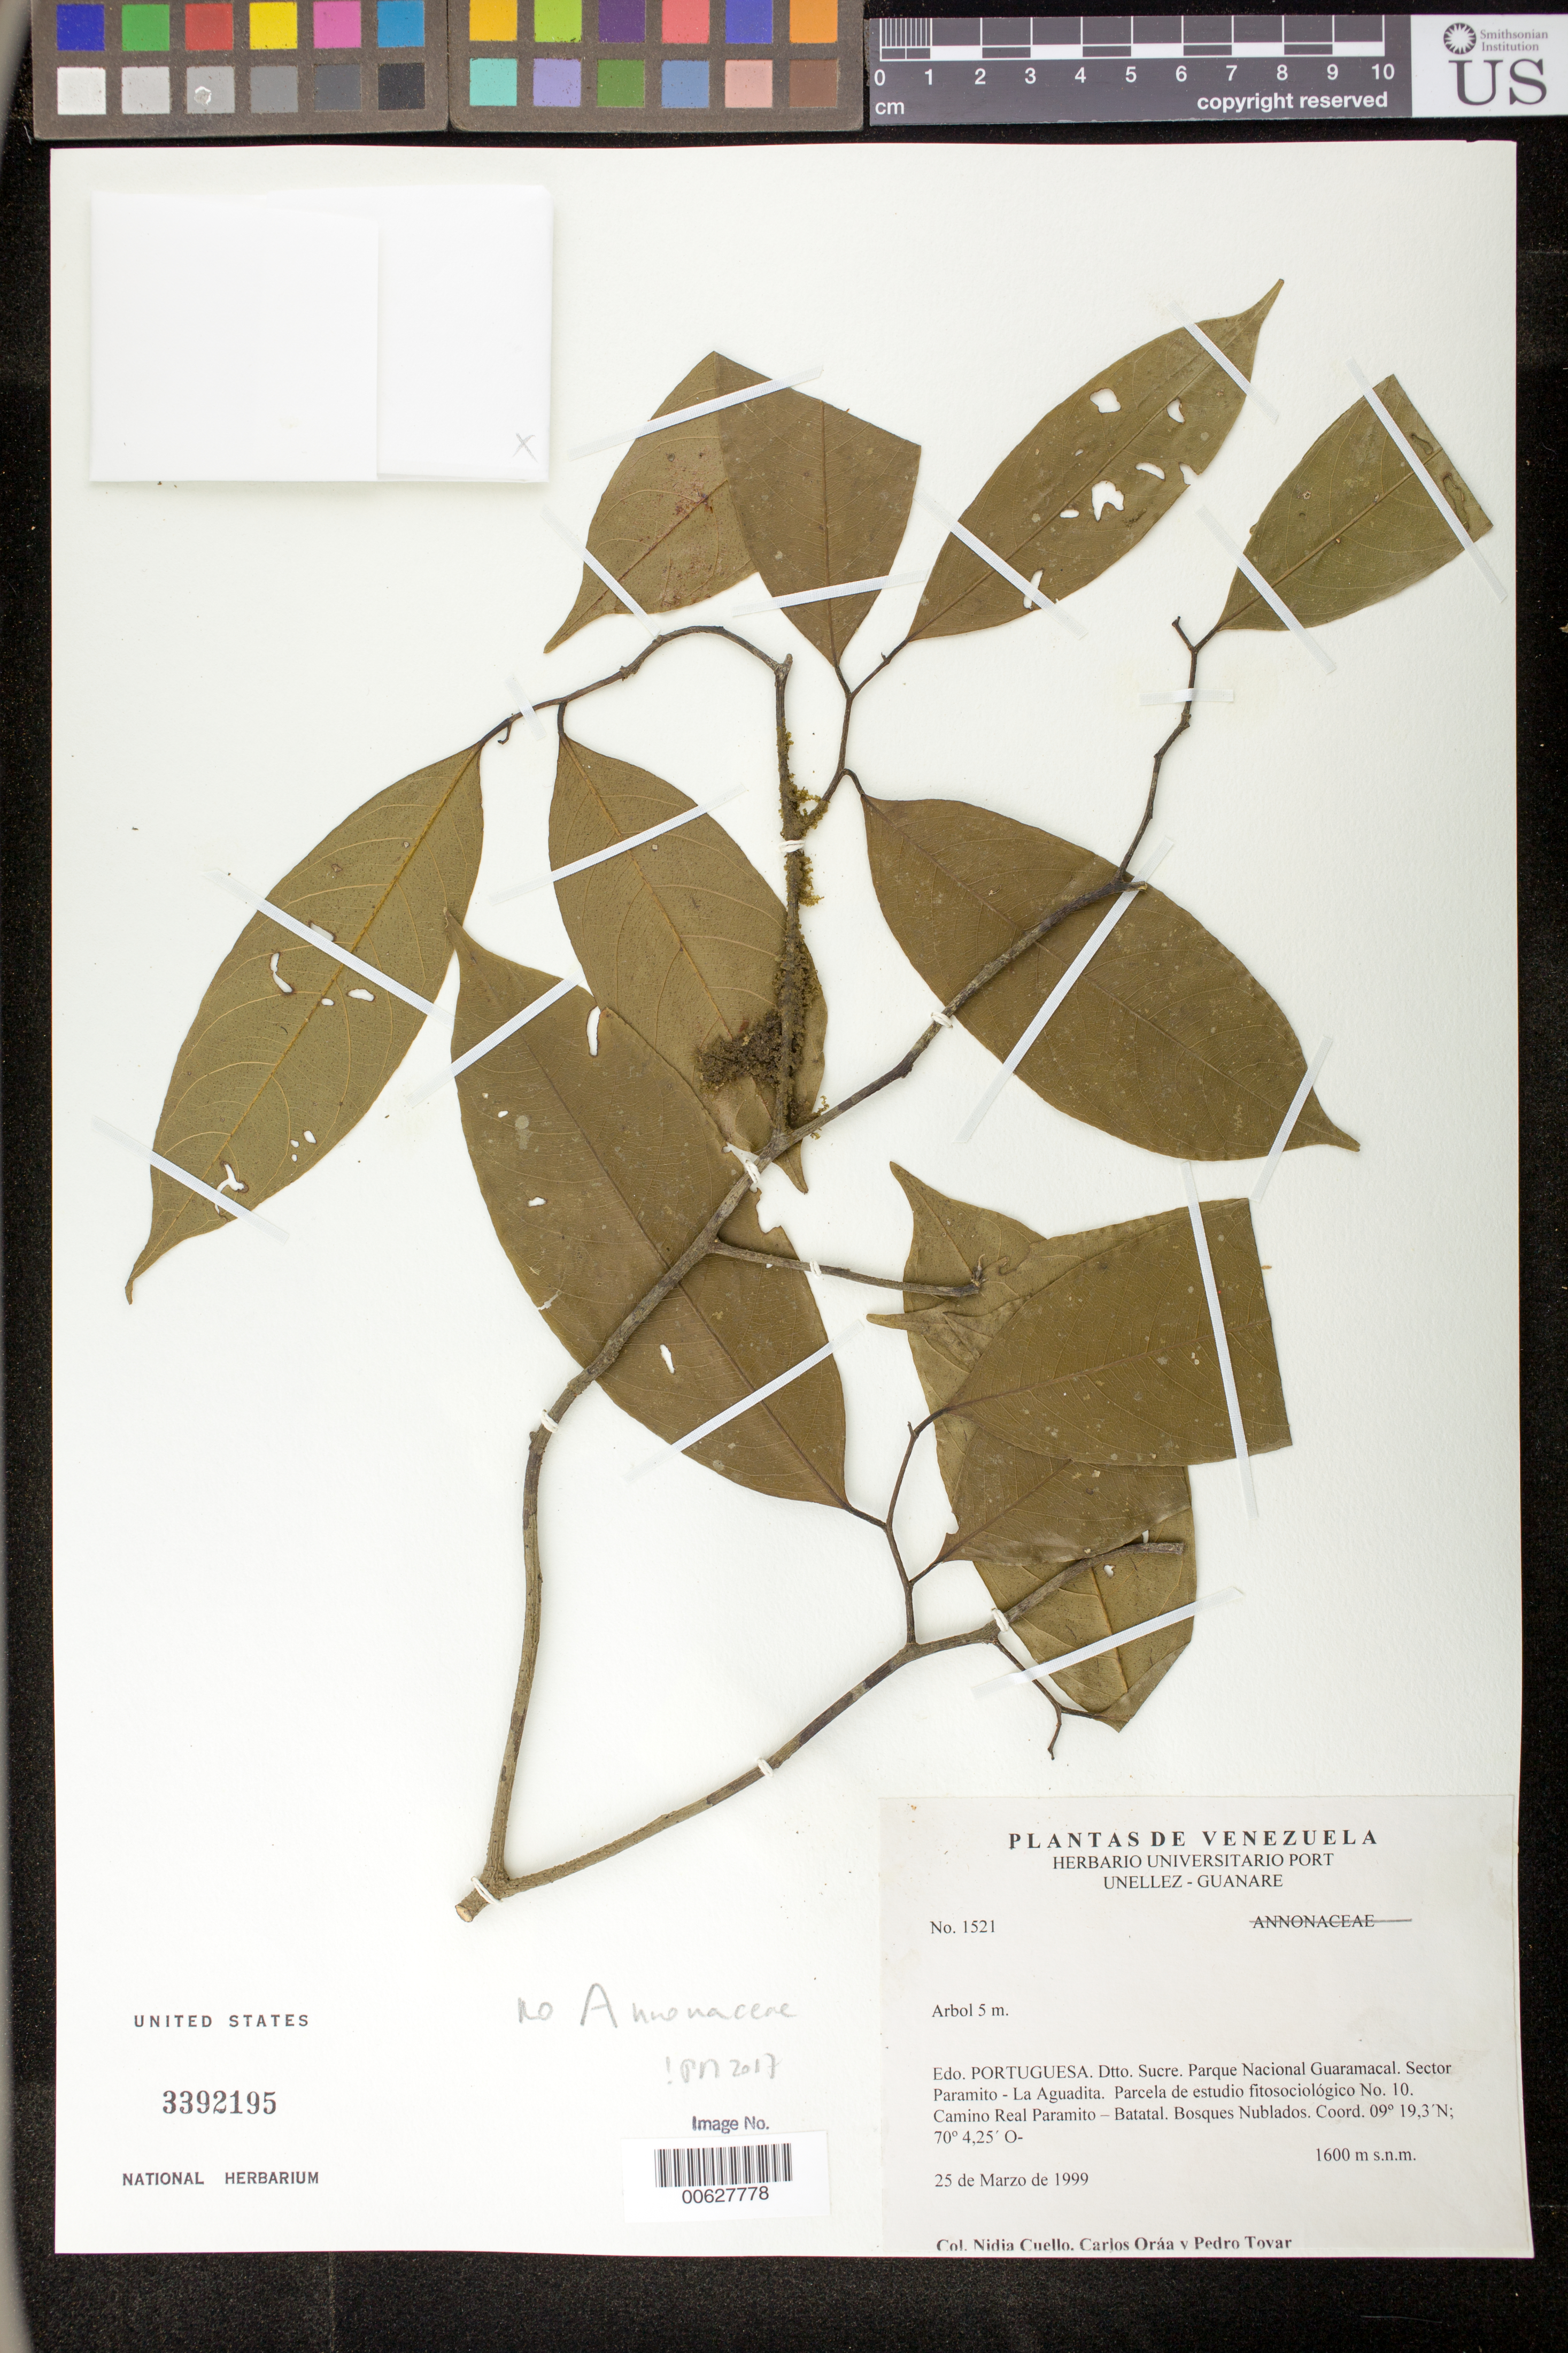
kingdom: Plantae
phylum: Tracheophyta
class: Magnoliopsida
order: Ericales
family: Lecythidaceae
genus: Eschweilera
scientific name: Eschweilera perumbonata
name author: Pittier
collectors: N. L. Cuello, C. Oráa & P. Tovar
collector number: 1521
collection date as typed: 25 Mar 1999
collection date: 1999-03-25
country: Venezuela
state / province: Portuguesa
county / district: Sucre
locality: Parque Nacional Guaramacal. Sector Paramito - La Aguadita. Camino Real Paramito - Batatal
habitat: Bosque nublados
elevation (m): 1600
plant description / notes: PORT, US, VEN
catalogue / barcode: US 3392195